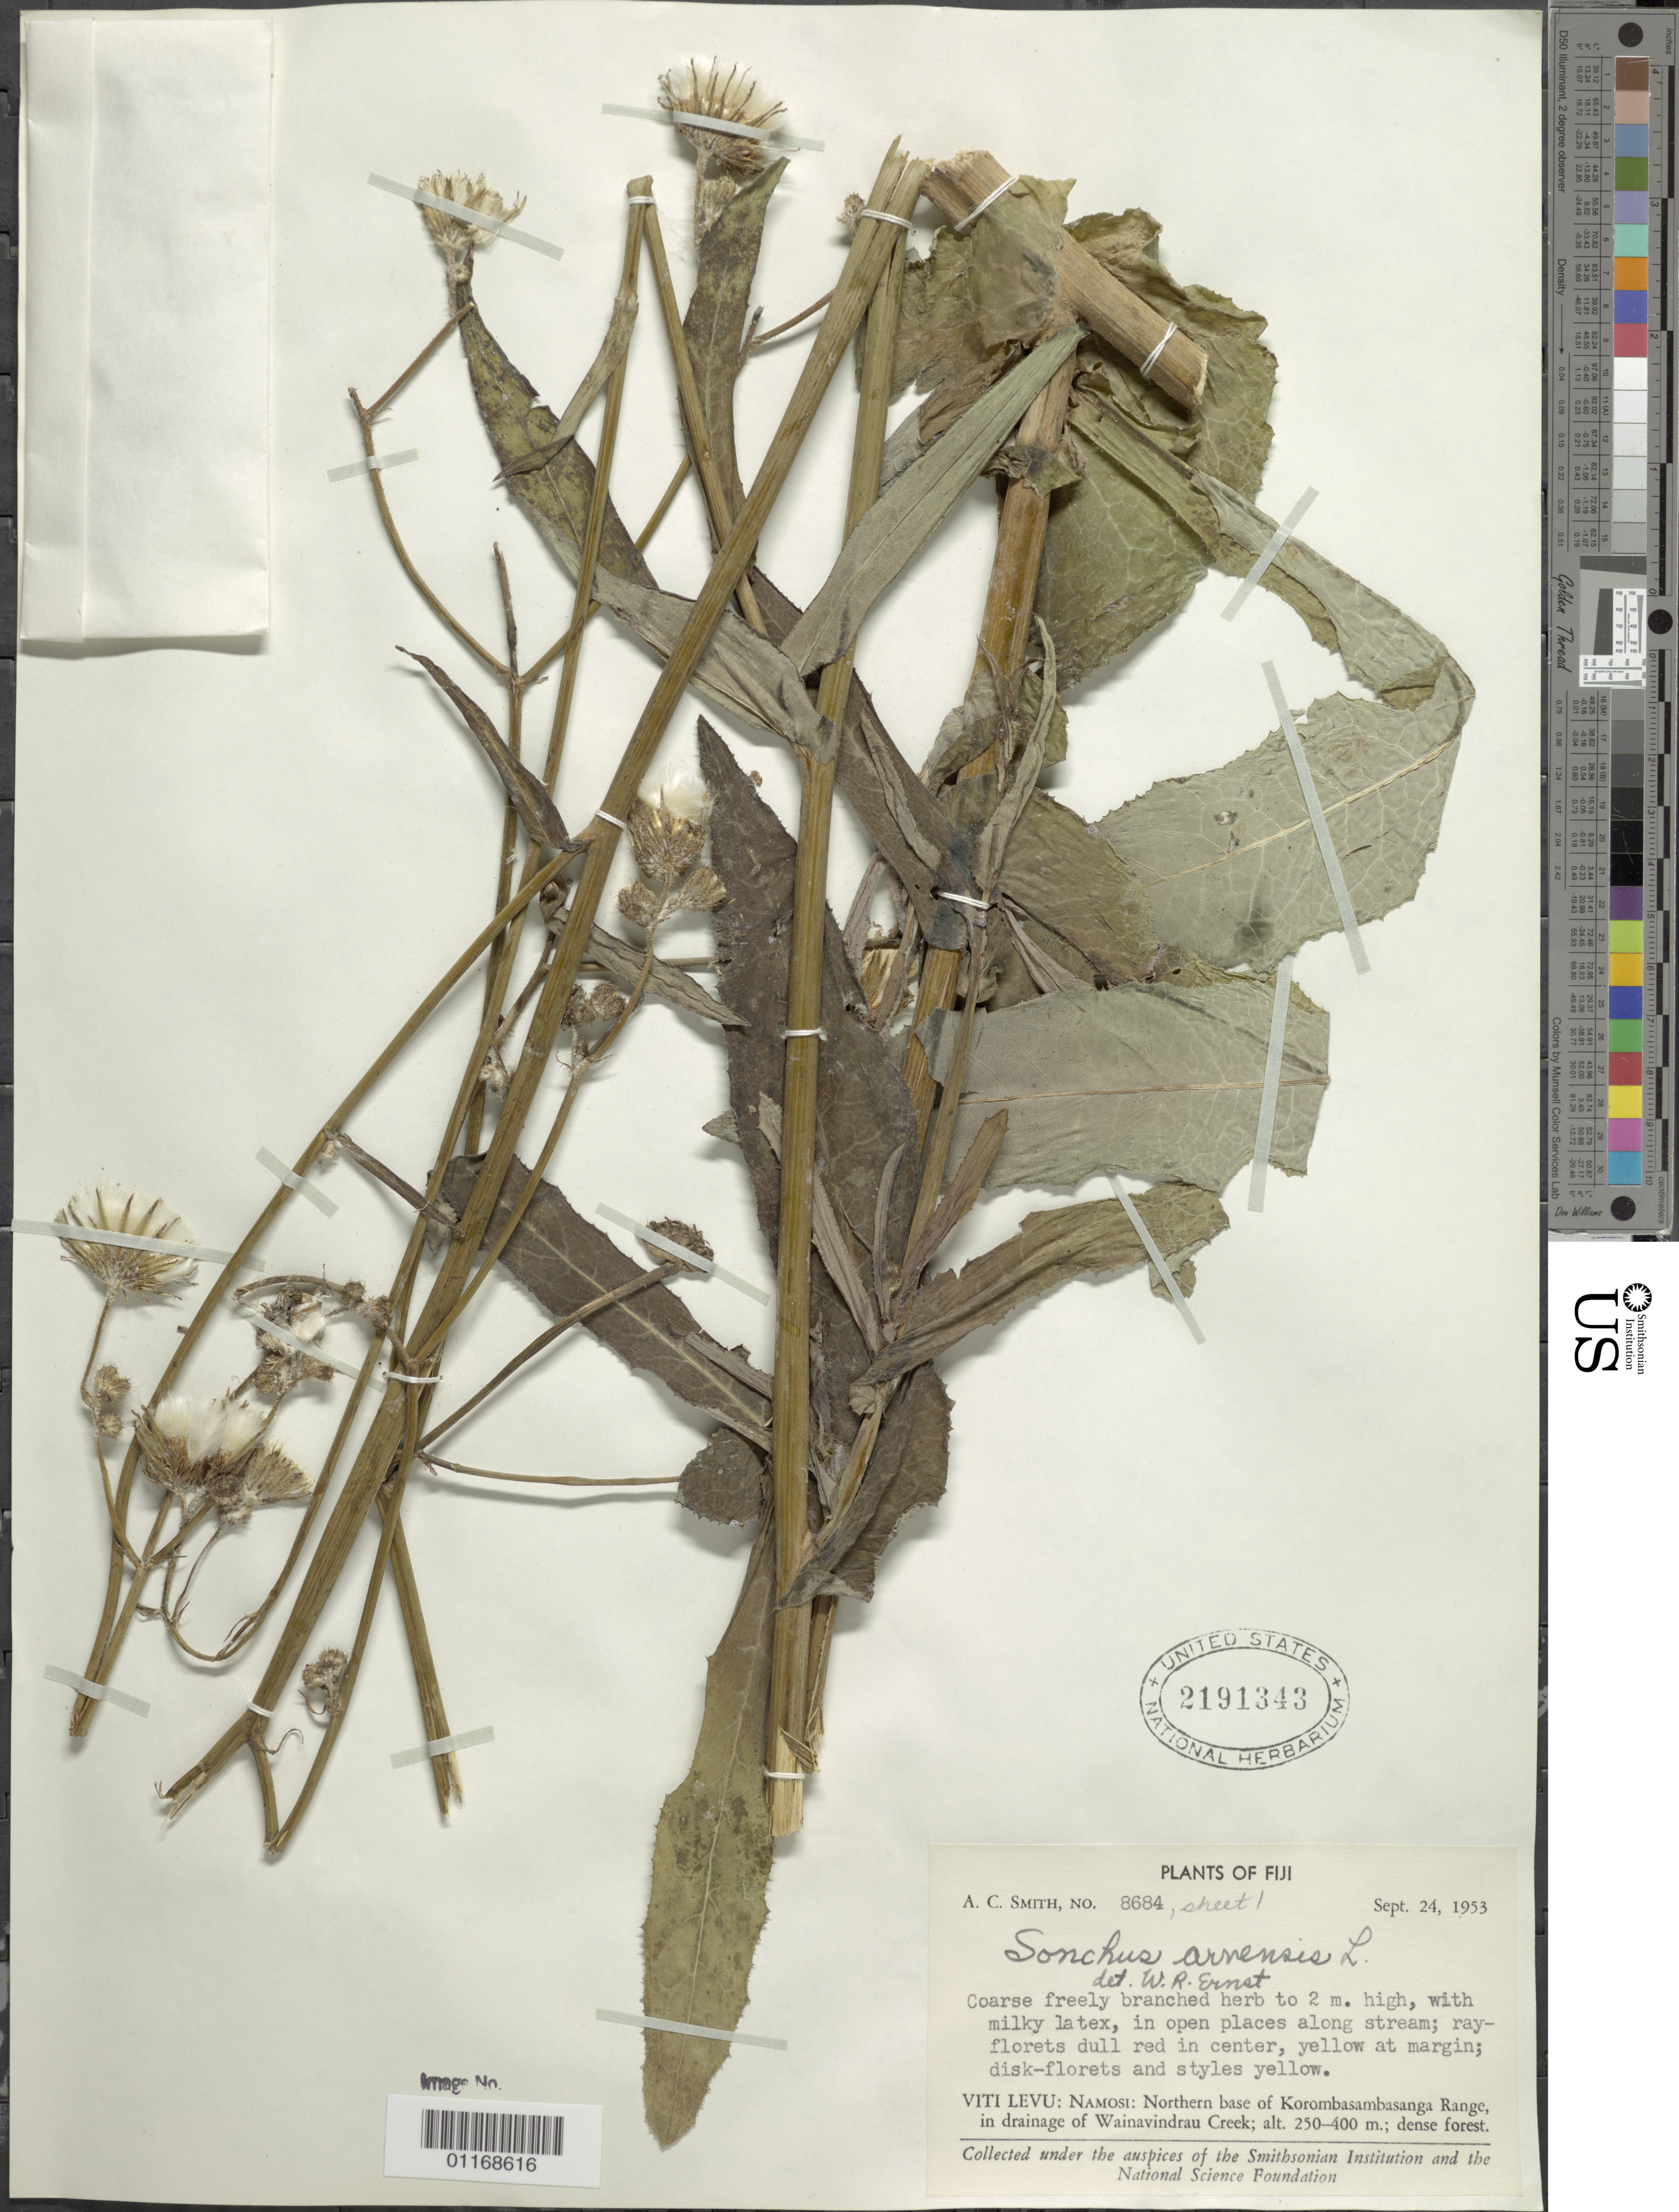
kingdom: Plantae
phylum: Tracheophyta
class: Magnoliopsida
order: Asterales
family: Asteraceae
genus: Sonchus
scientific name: Sonchus arvensis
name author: L.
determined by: Ernst, W. R., (US), NMNH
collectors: A. C. Smith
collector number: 8684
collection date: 1953-09-24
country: Fiji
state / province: Namosi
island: Viti Levu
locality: Northern Base of Korobasambasanga Range, in drainage of Wainavindrau Creek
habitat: In open places along stream.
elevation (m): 250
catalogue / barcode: US 2191343